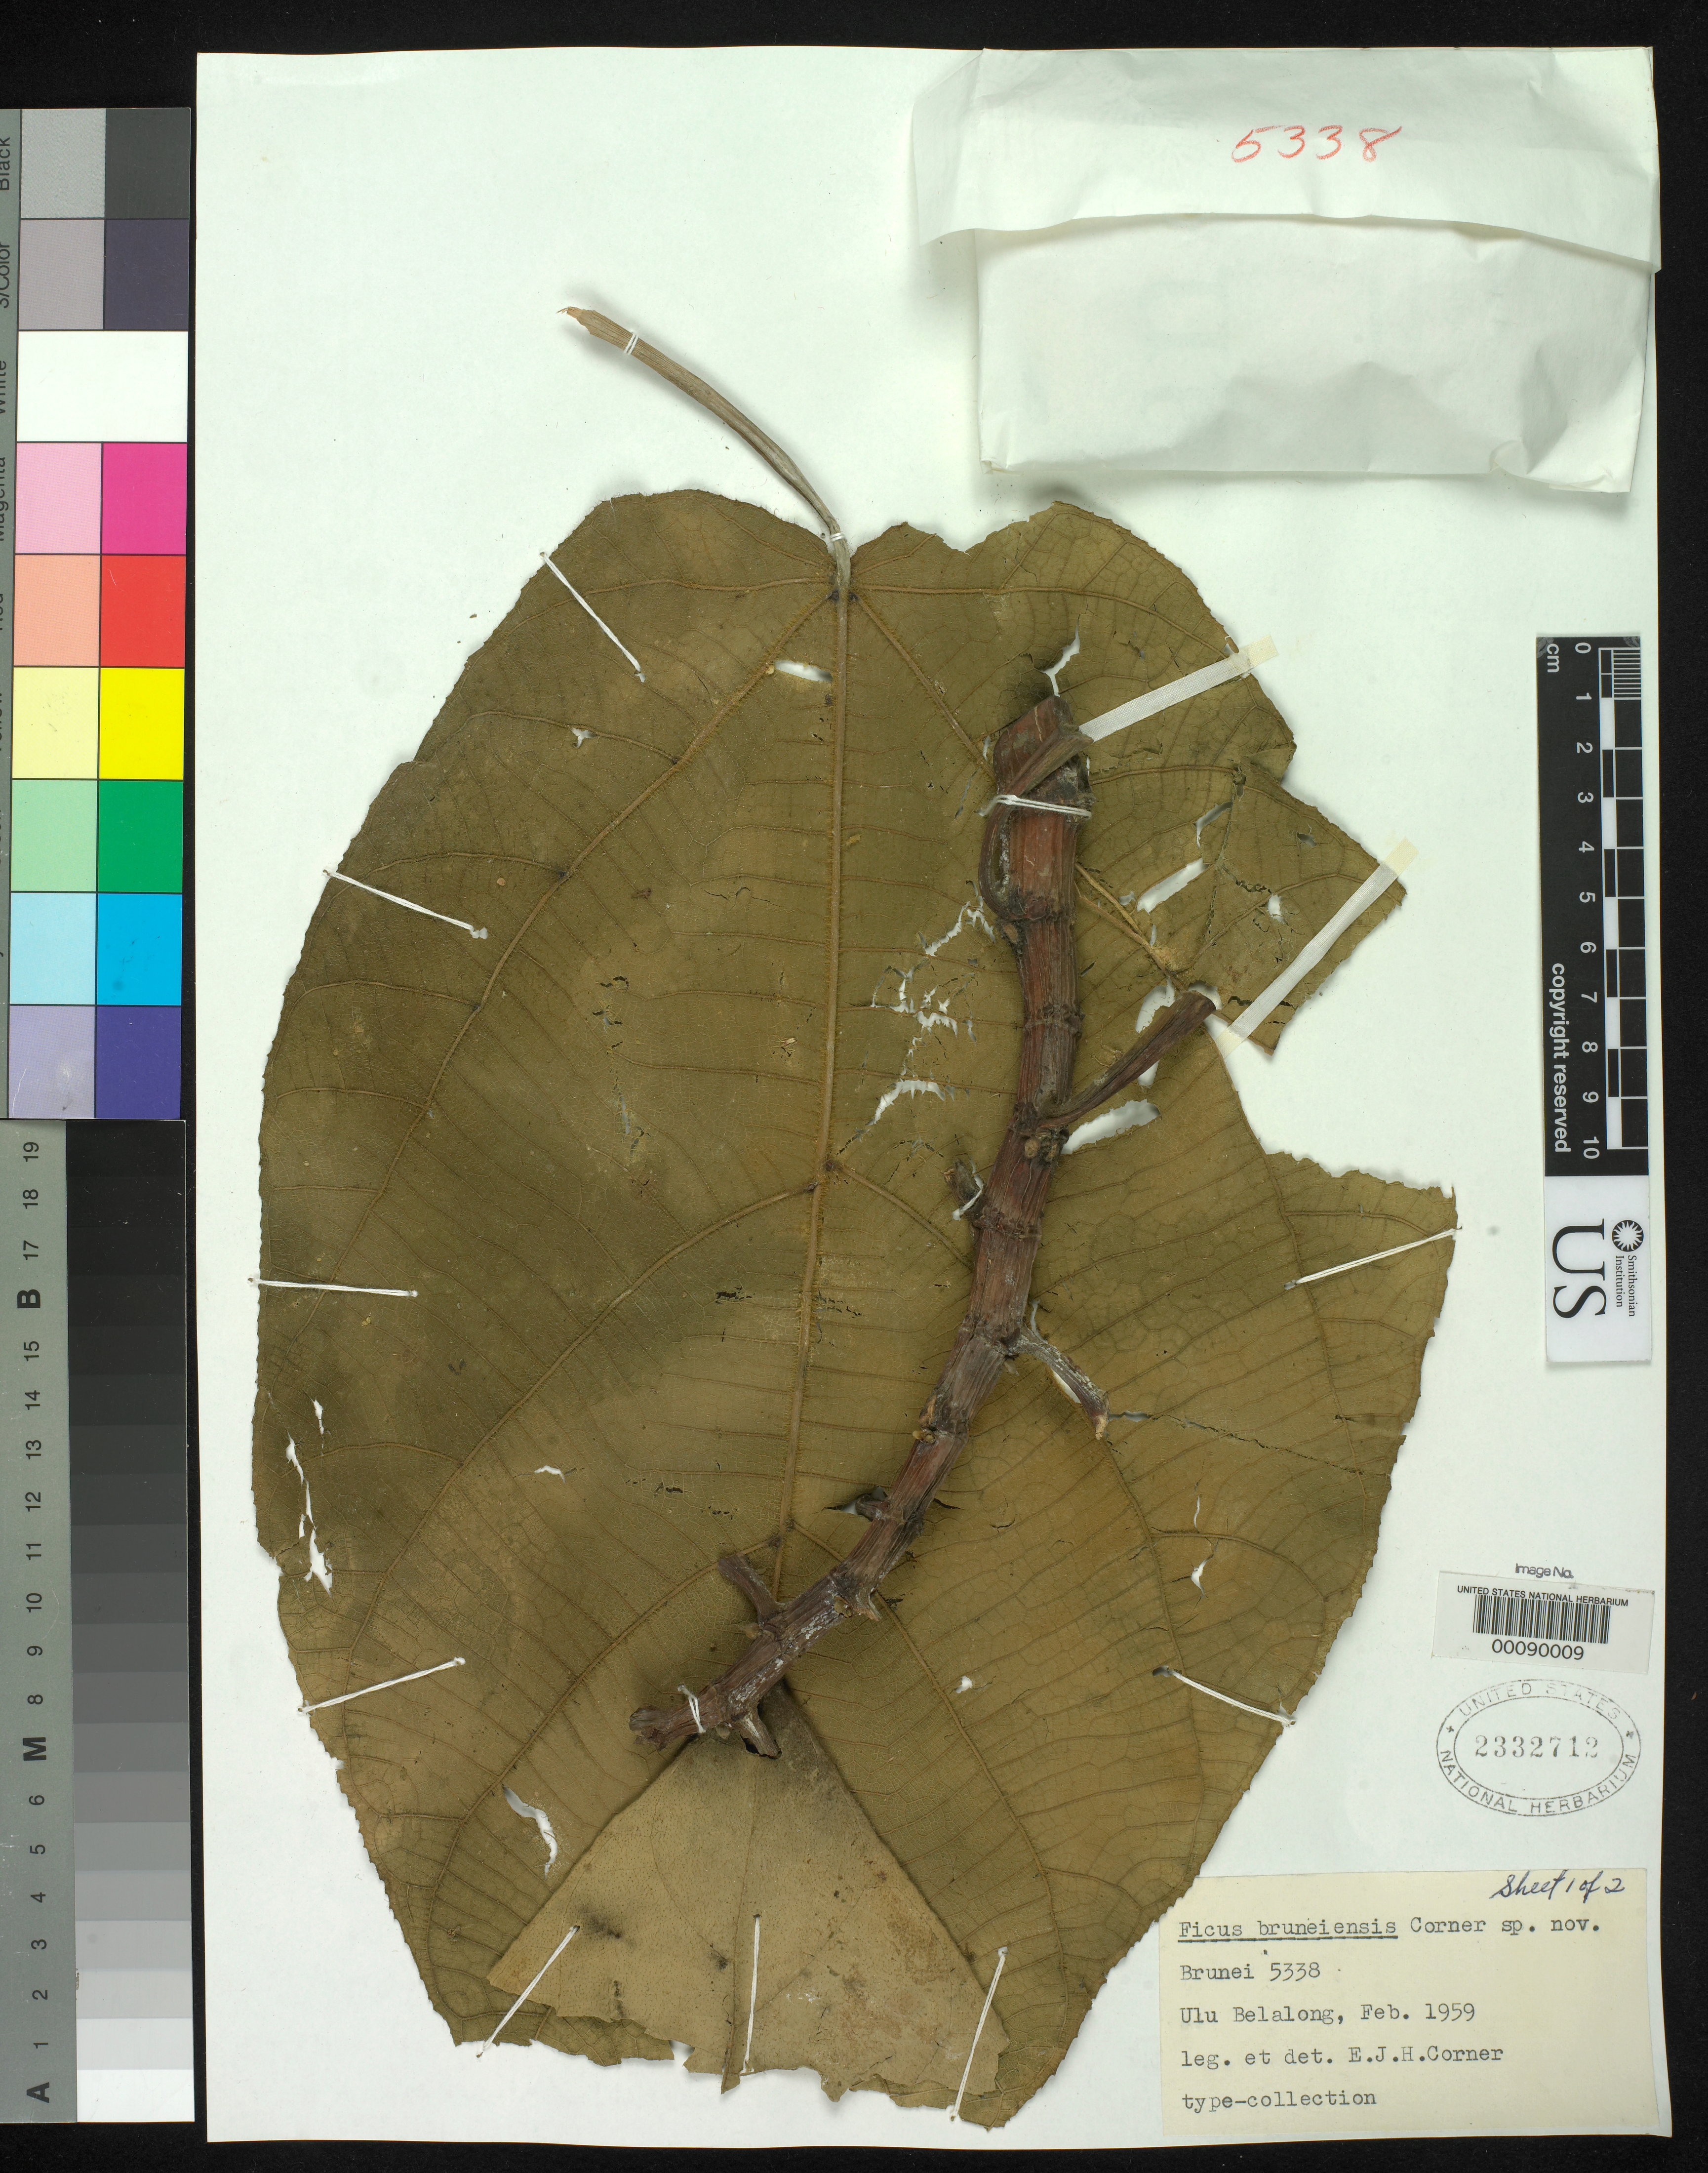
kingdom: Plantae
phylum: Tracheophyta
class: Magnoliopsida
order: Rosales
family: Moraceae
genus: Ficus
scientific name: Ficus bruneiensis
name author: Corner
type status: Isotype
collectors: E. Corner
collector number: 5338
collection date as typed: Feb 1939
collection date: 1939-02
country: Brunei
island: Borneo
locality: Ulu Belalong.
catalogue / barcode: US 2332712